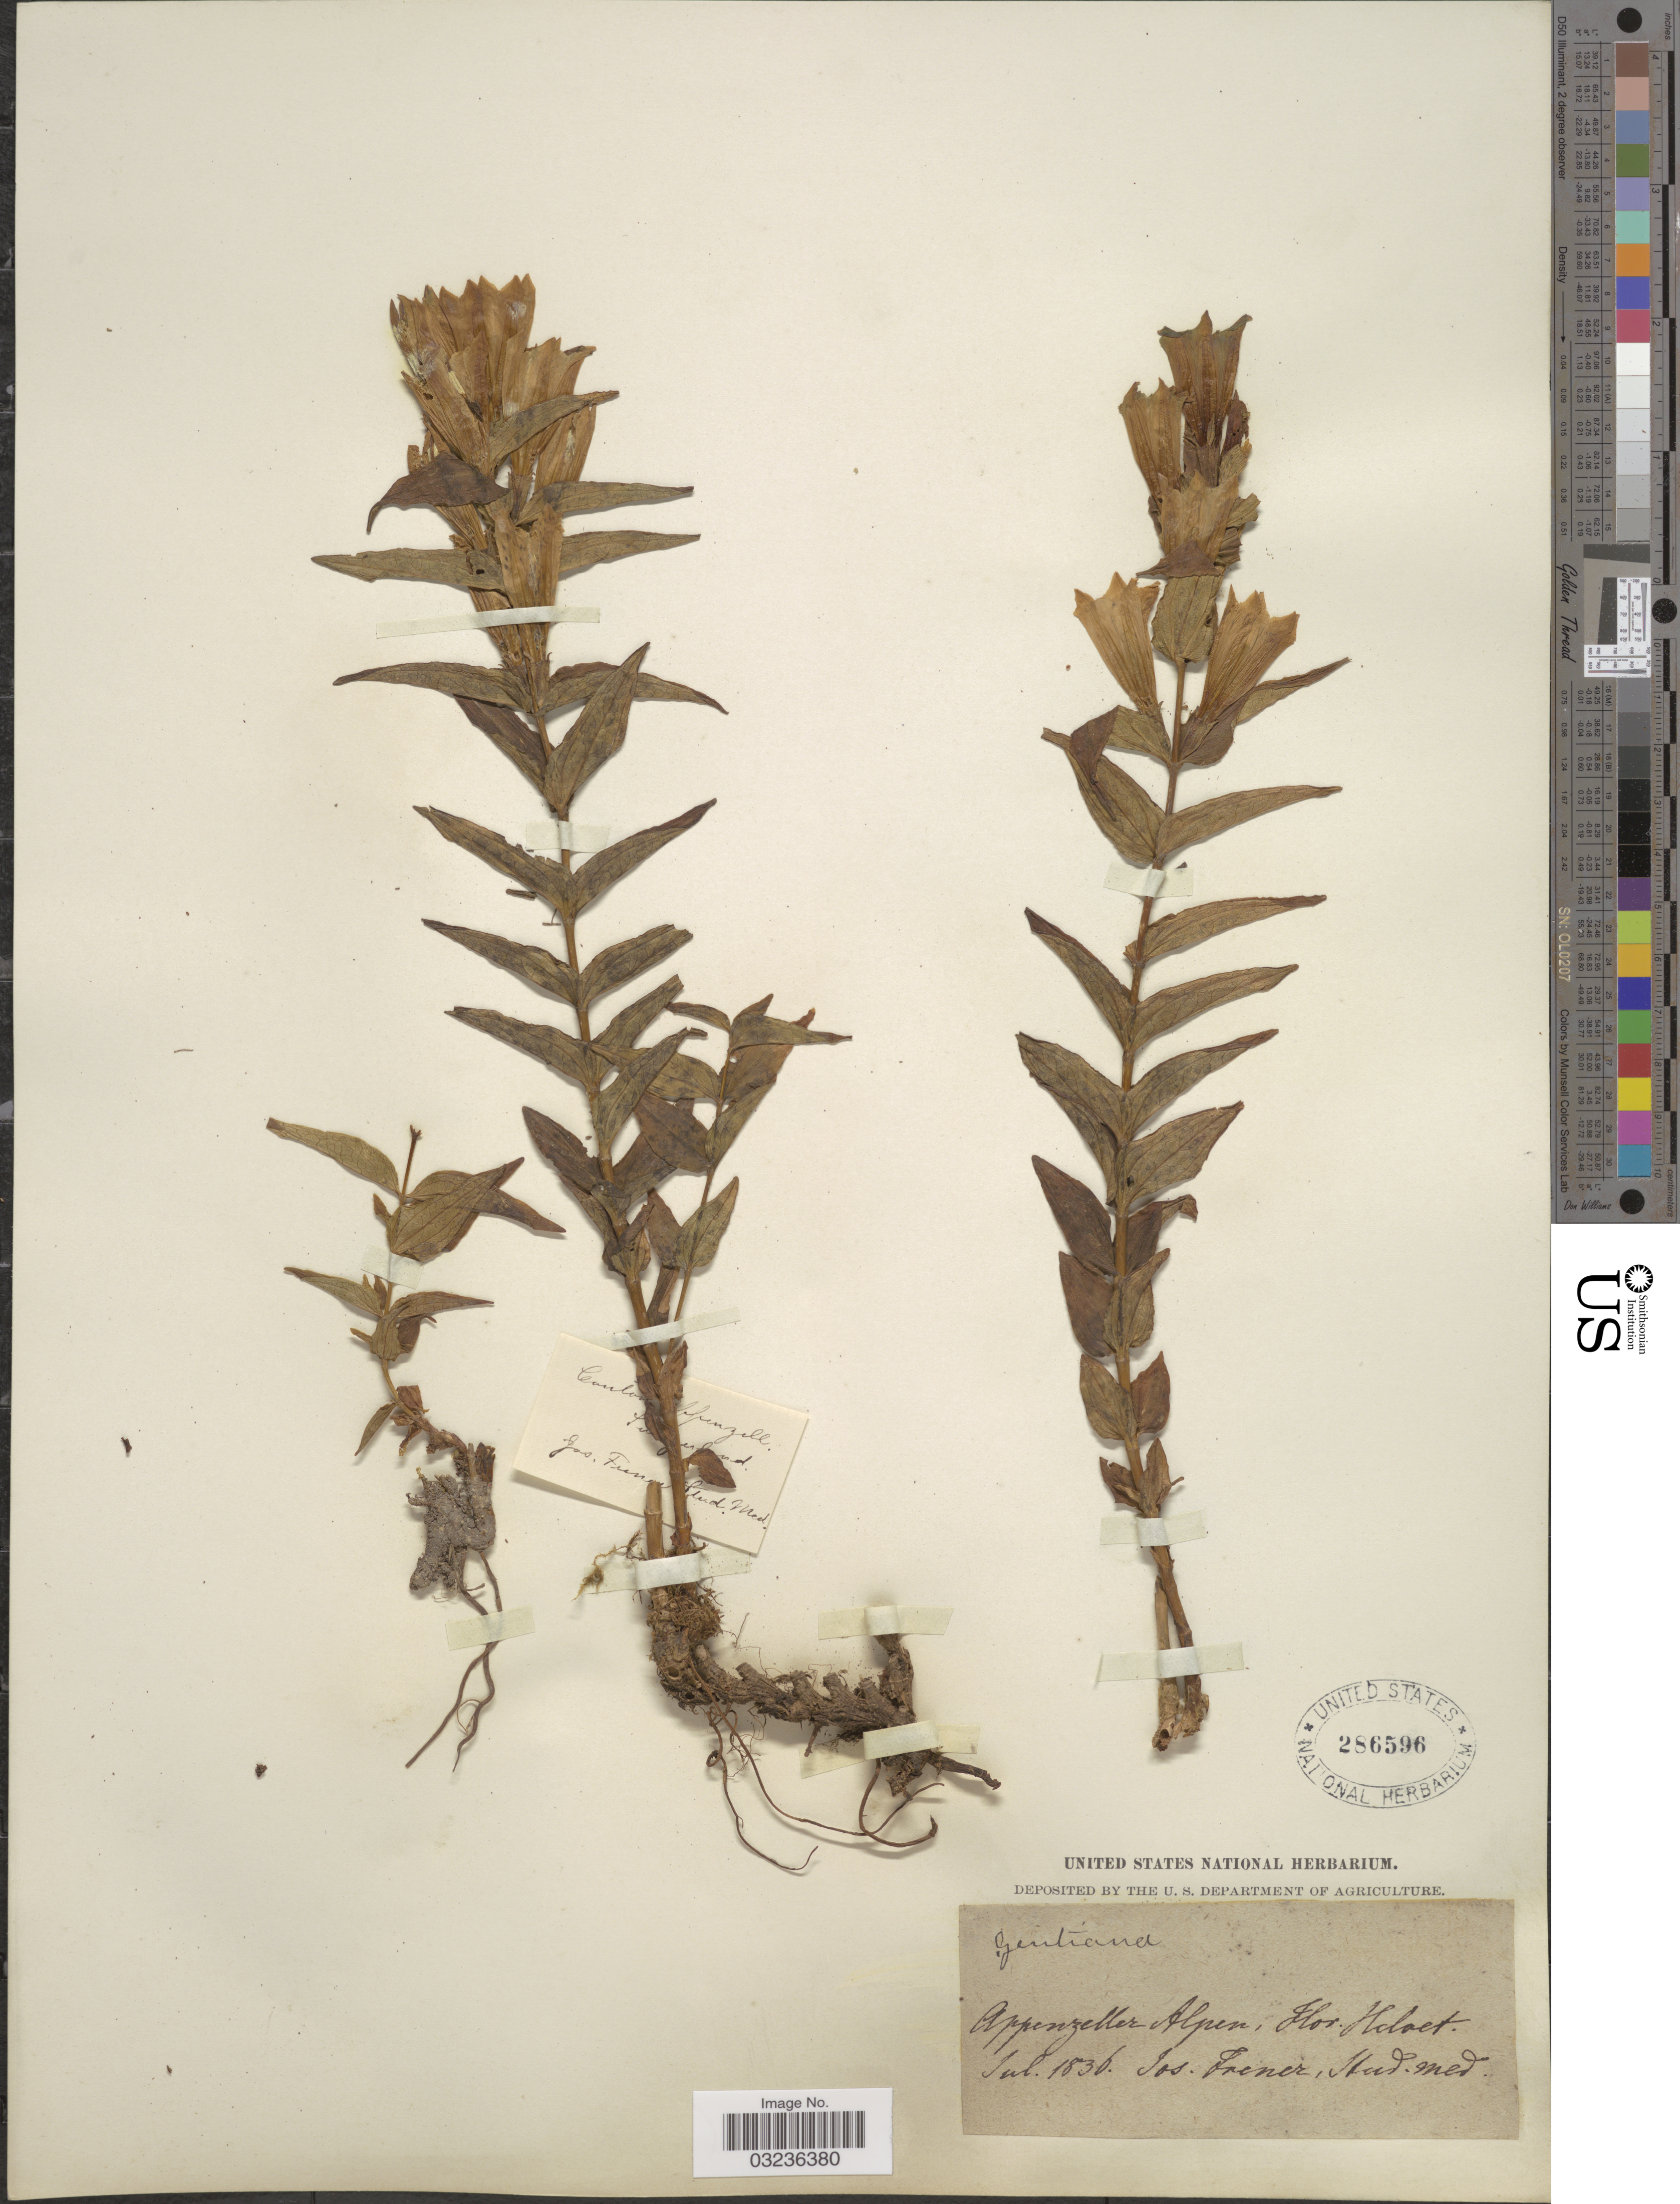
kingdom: Plantae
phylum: Tracheophyta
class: Magnoliopsida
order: Gentianales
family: Gentianaceae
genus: Gentiana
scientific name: Gentiana sp.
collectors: J. Trener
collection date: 1836-07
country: Switzerland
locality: Appenzeller Alpen, Flor. Hclaet.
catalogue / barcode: US 286596